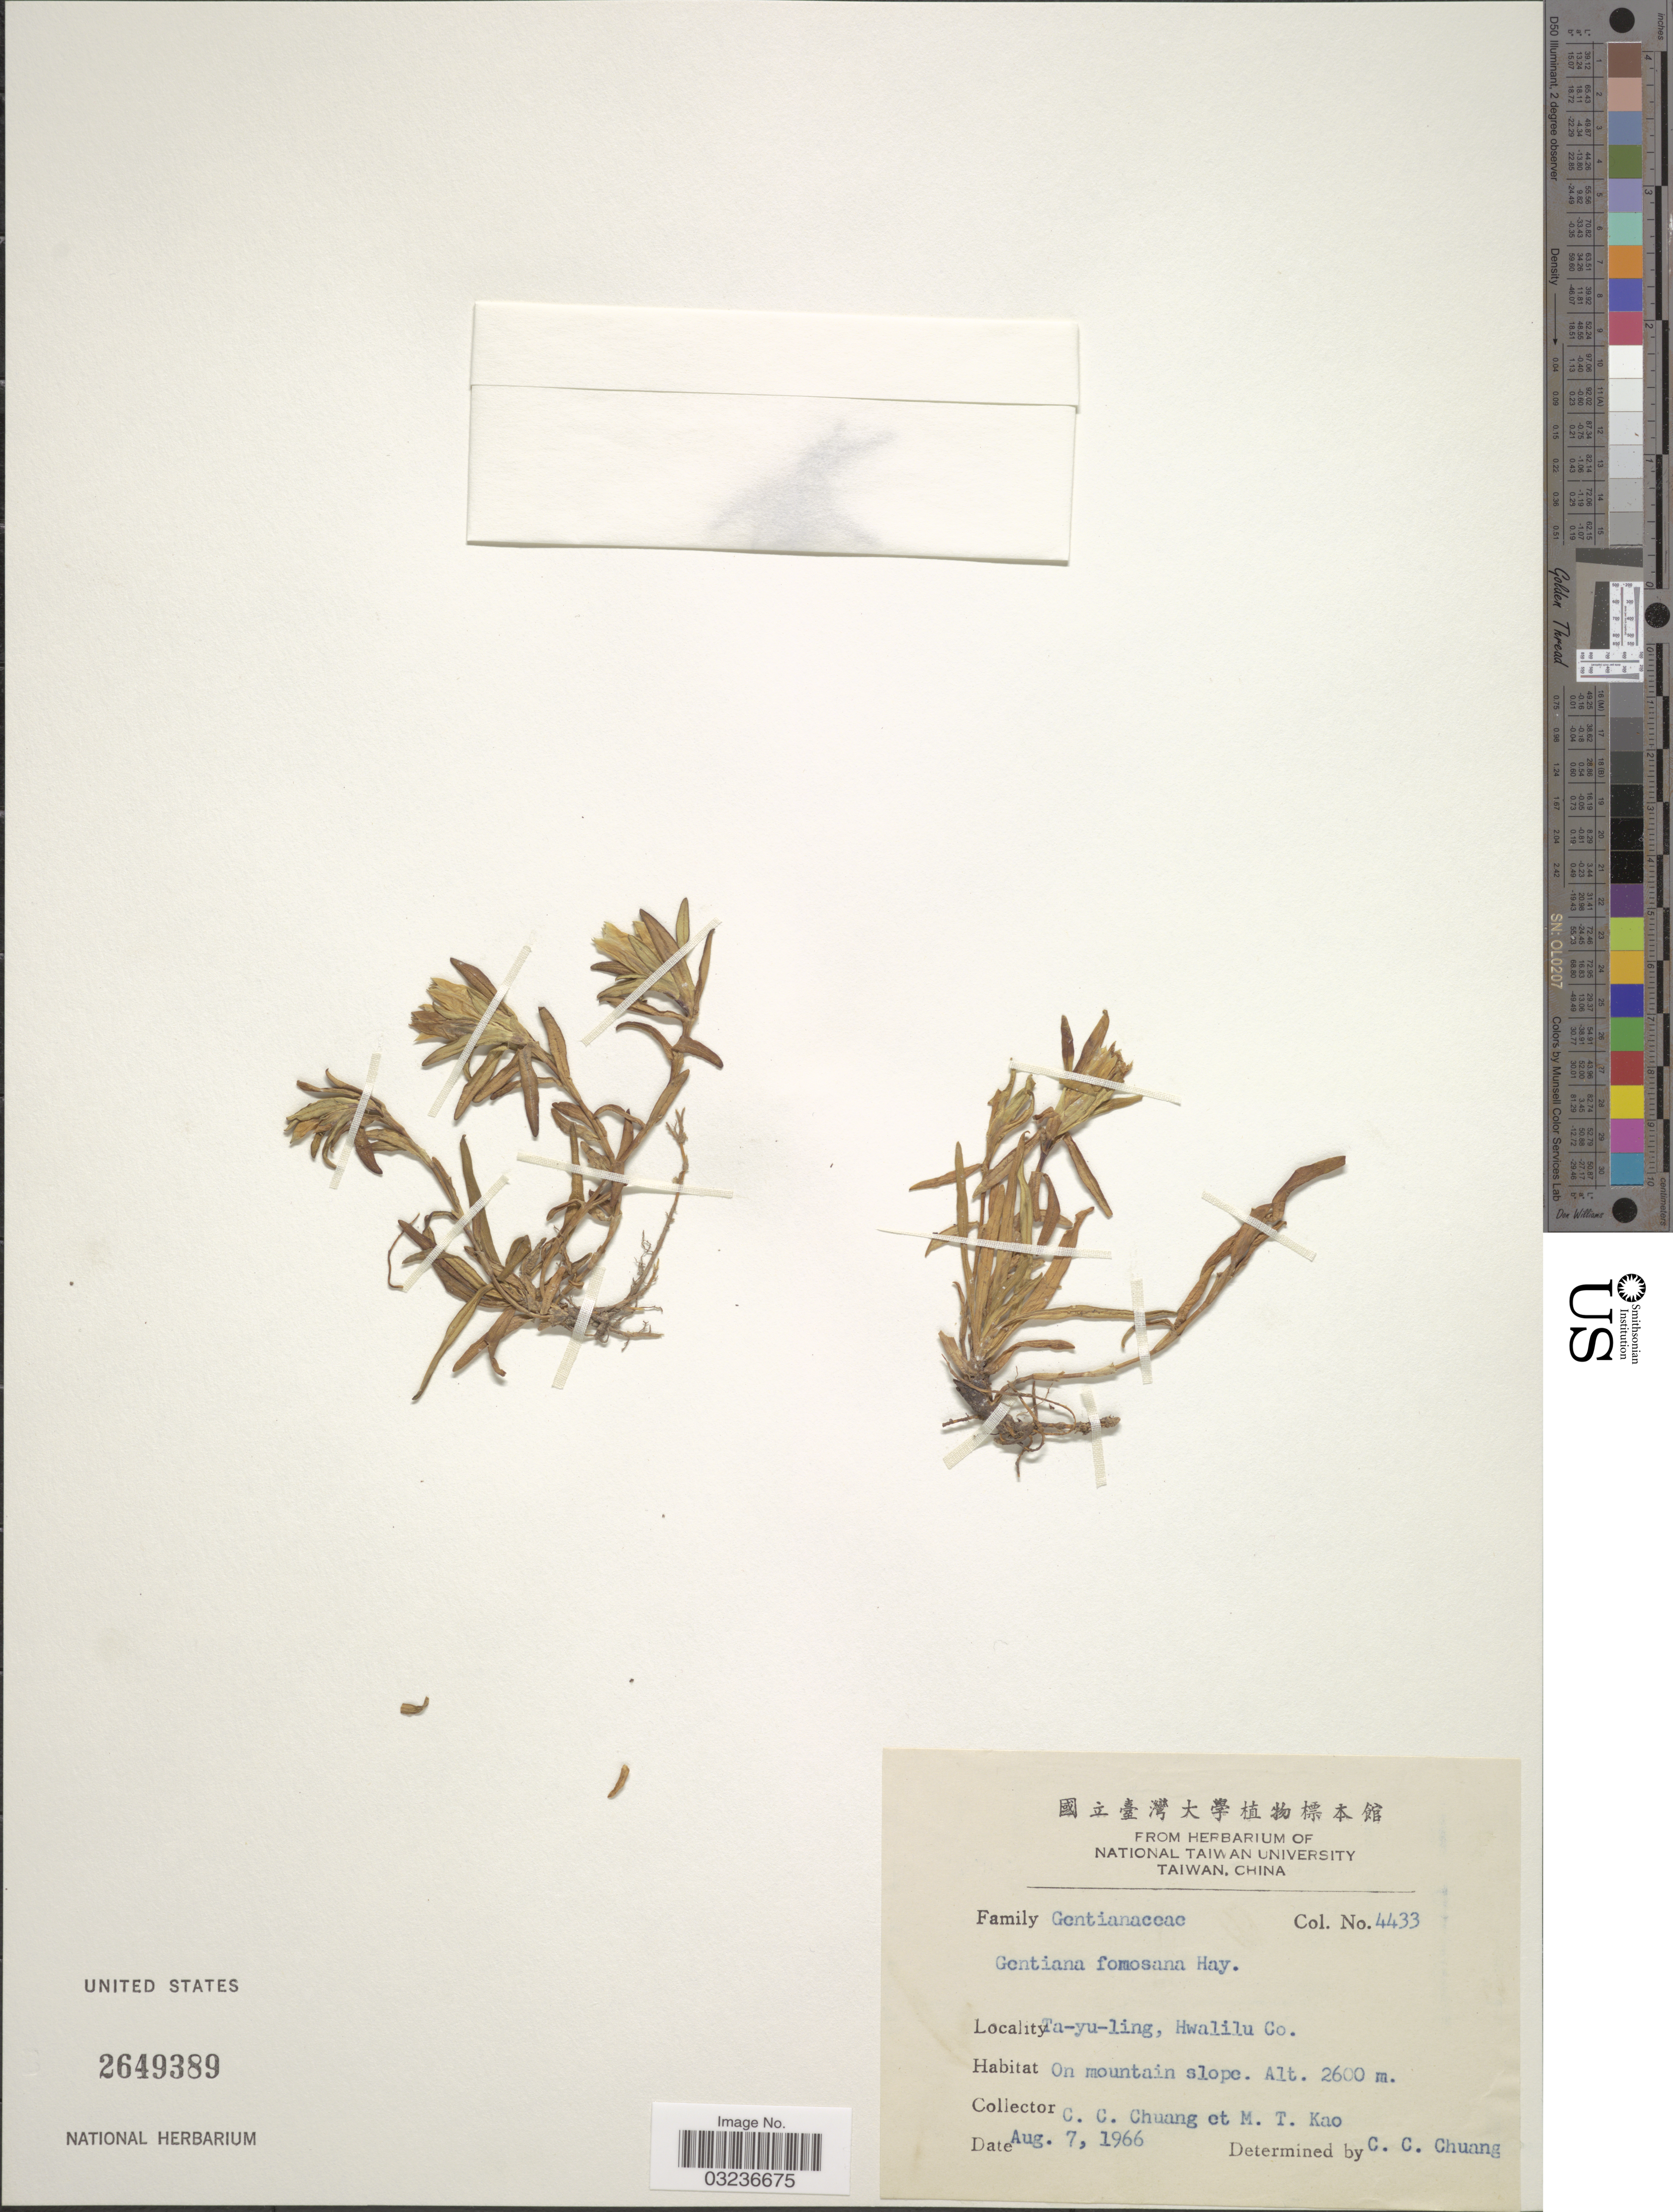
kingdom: Plantae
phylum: Tracheophyta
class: Magnoliopsida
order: Gentianales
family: Gentianaceae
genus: Gentiana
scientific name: Gentiana formosa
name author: Harry Sm.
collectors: C. C. Chuang & M. T. Kao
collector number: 4433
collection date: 1966-08-07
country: Taiwan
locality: Ta-yu-ling, Hwalilu Co.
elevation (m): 2600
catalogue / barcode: US 2649389